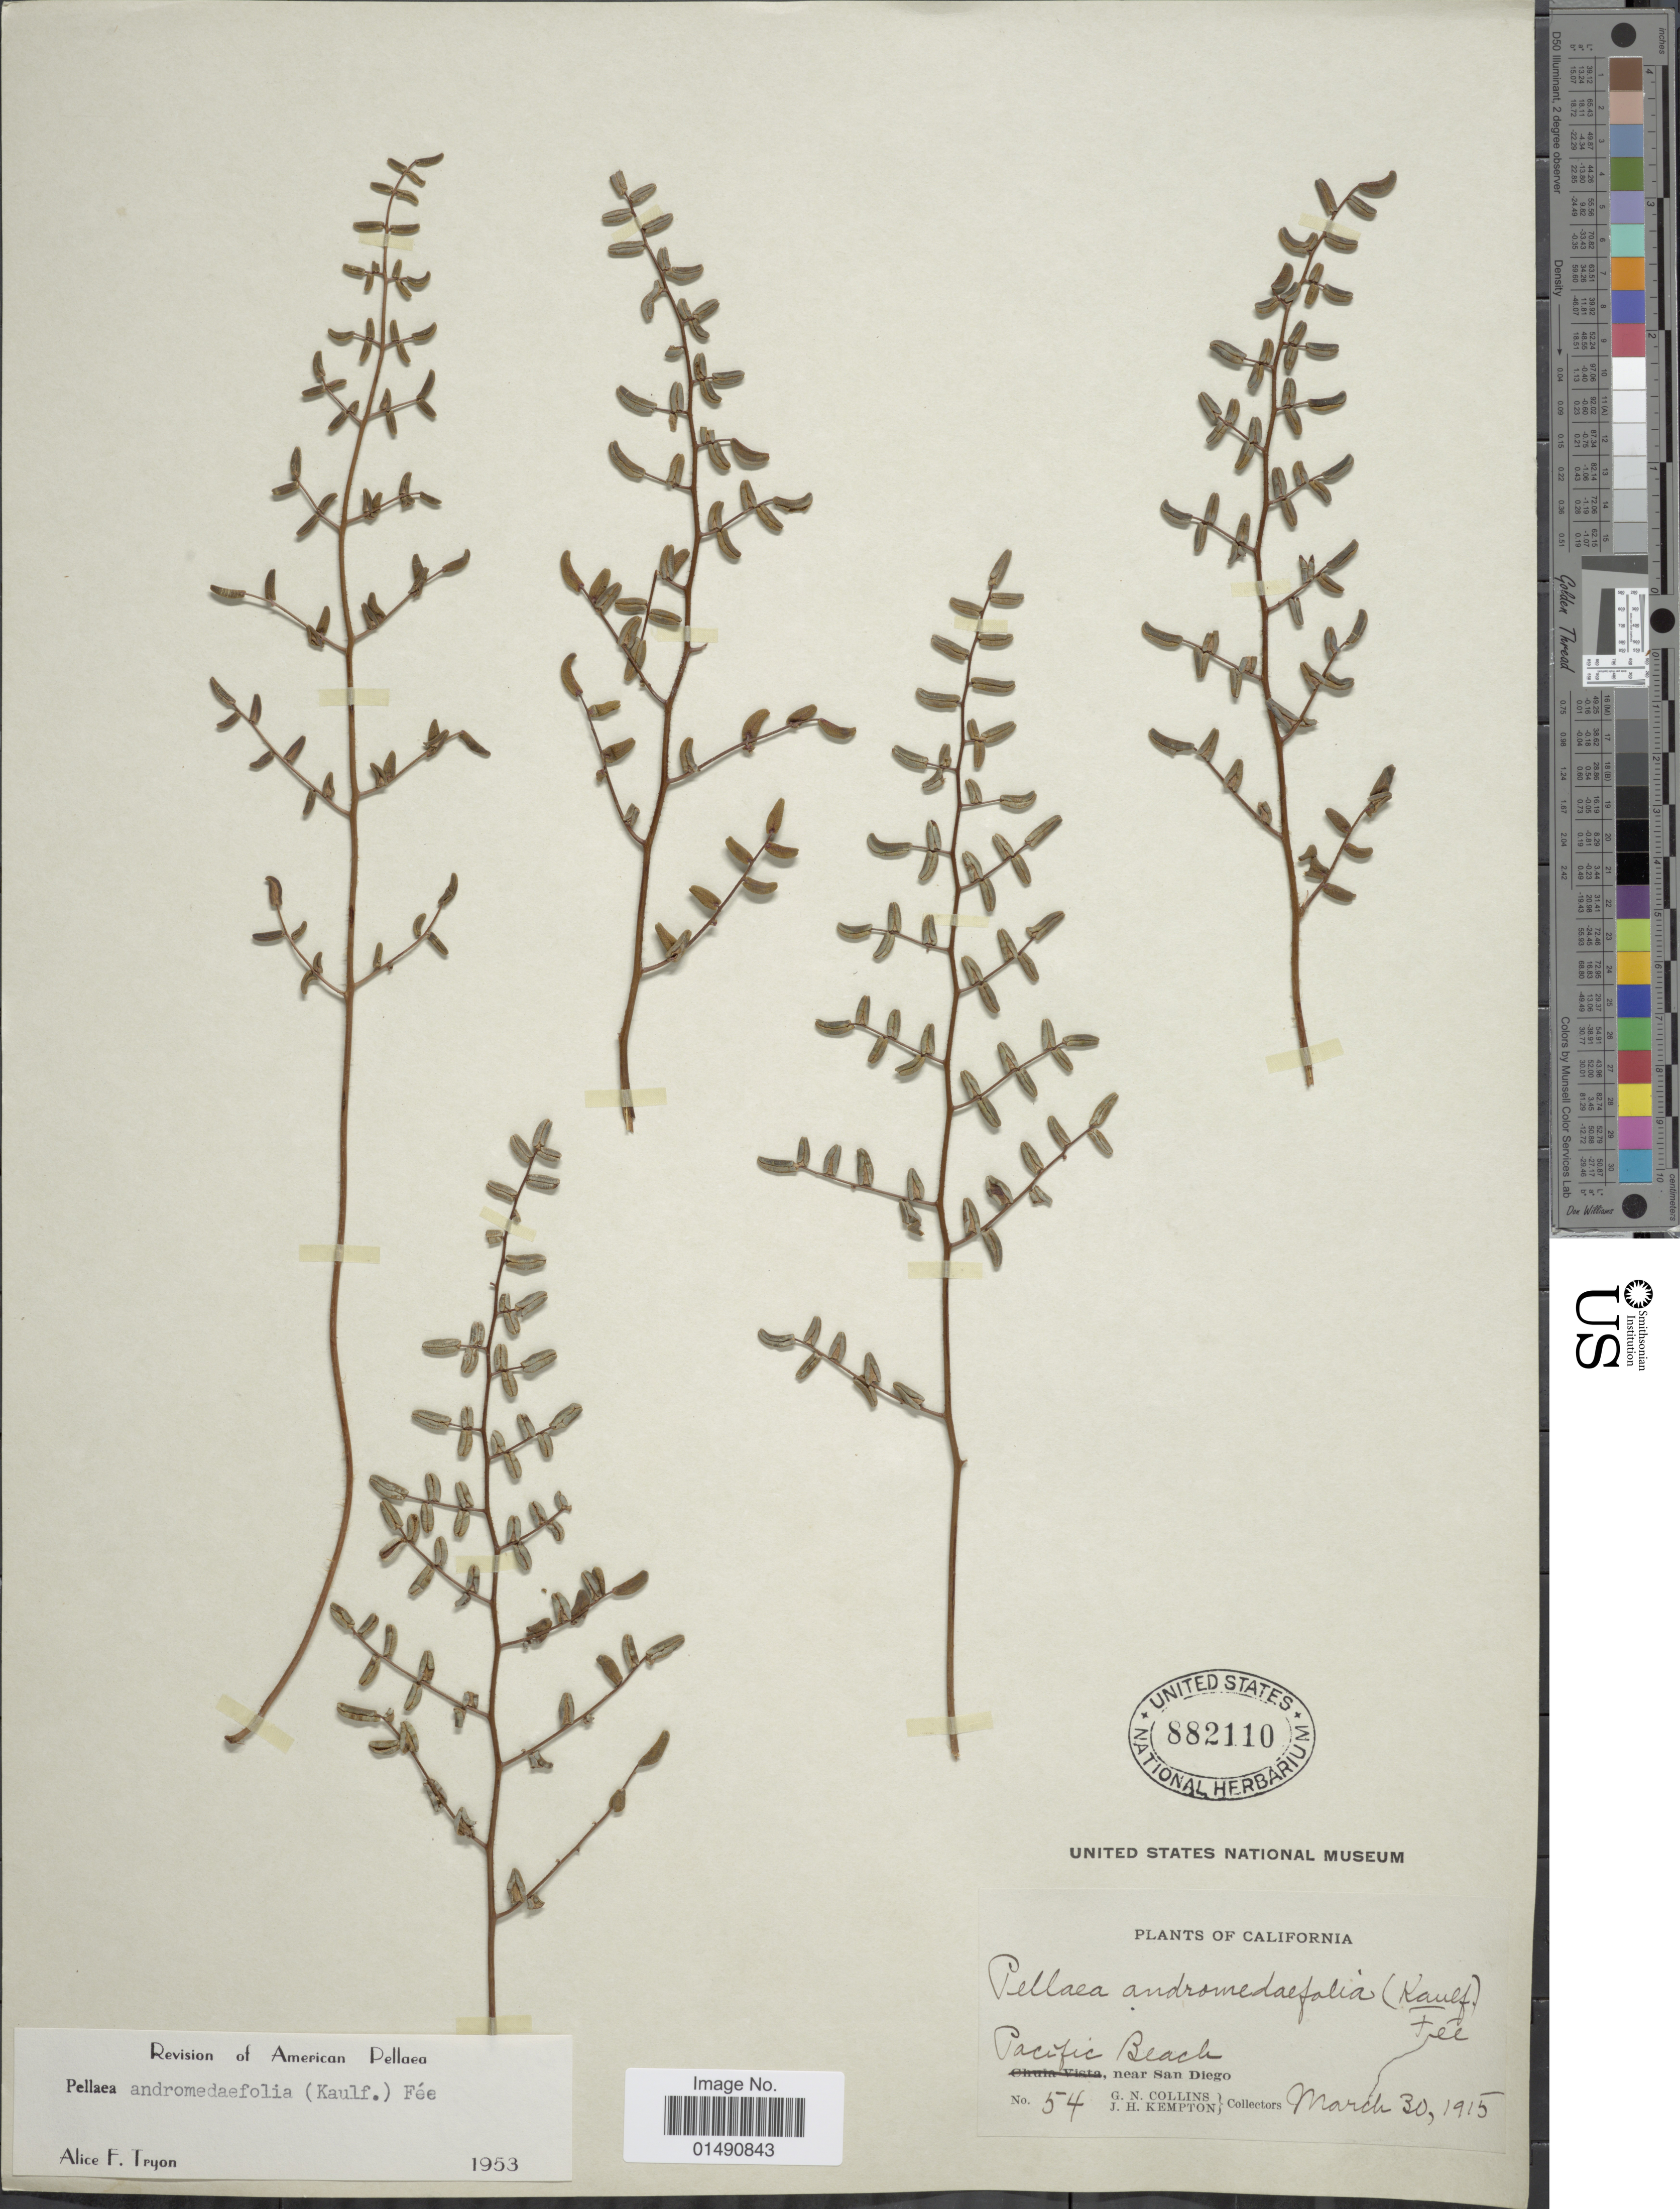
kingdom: Plantae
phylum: Tracheophyta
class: Polypodiopsida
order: Polypodiales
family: Pteridaceae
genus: Pellaea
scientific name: Pellaea andromedifolia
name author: (Kaulf.) Fée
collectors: G. Collins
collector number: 54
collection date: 1915-03-30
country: United States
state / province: California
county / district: San Diego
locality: Pacific Beach, near San Diego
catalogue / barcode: US 882110